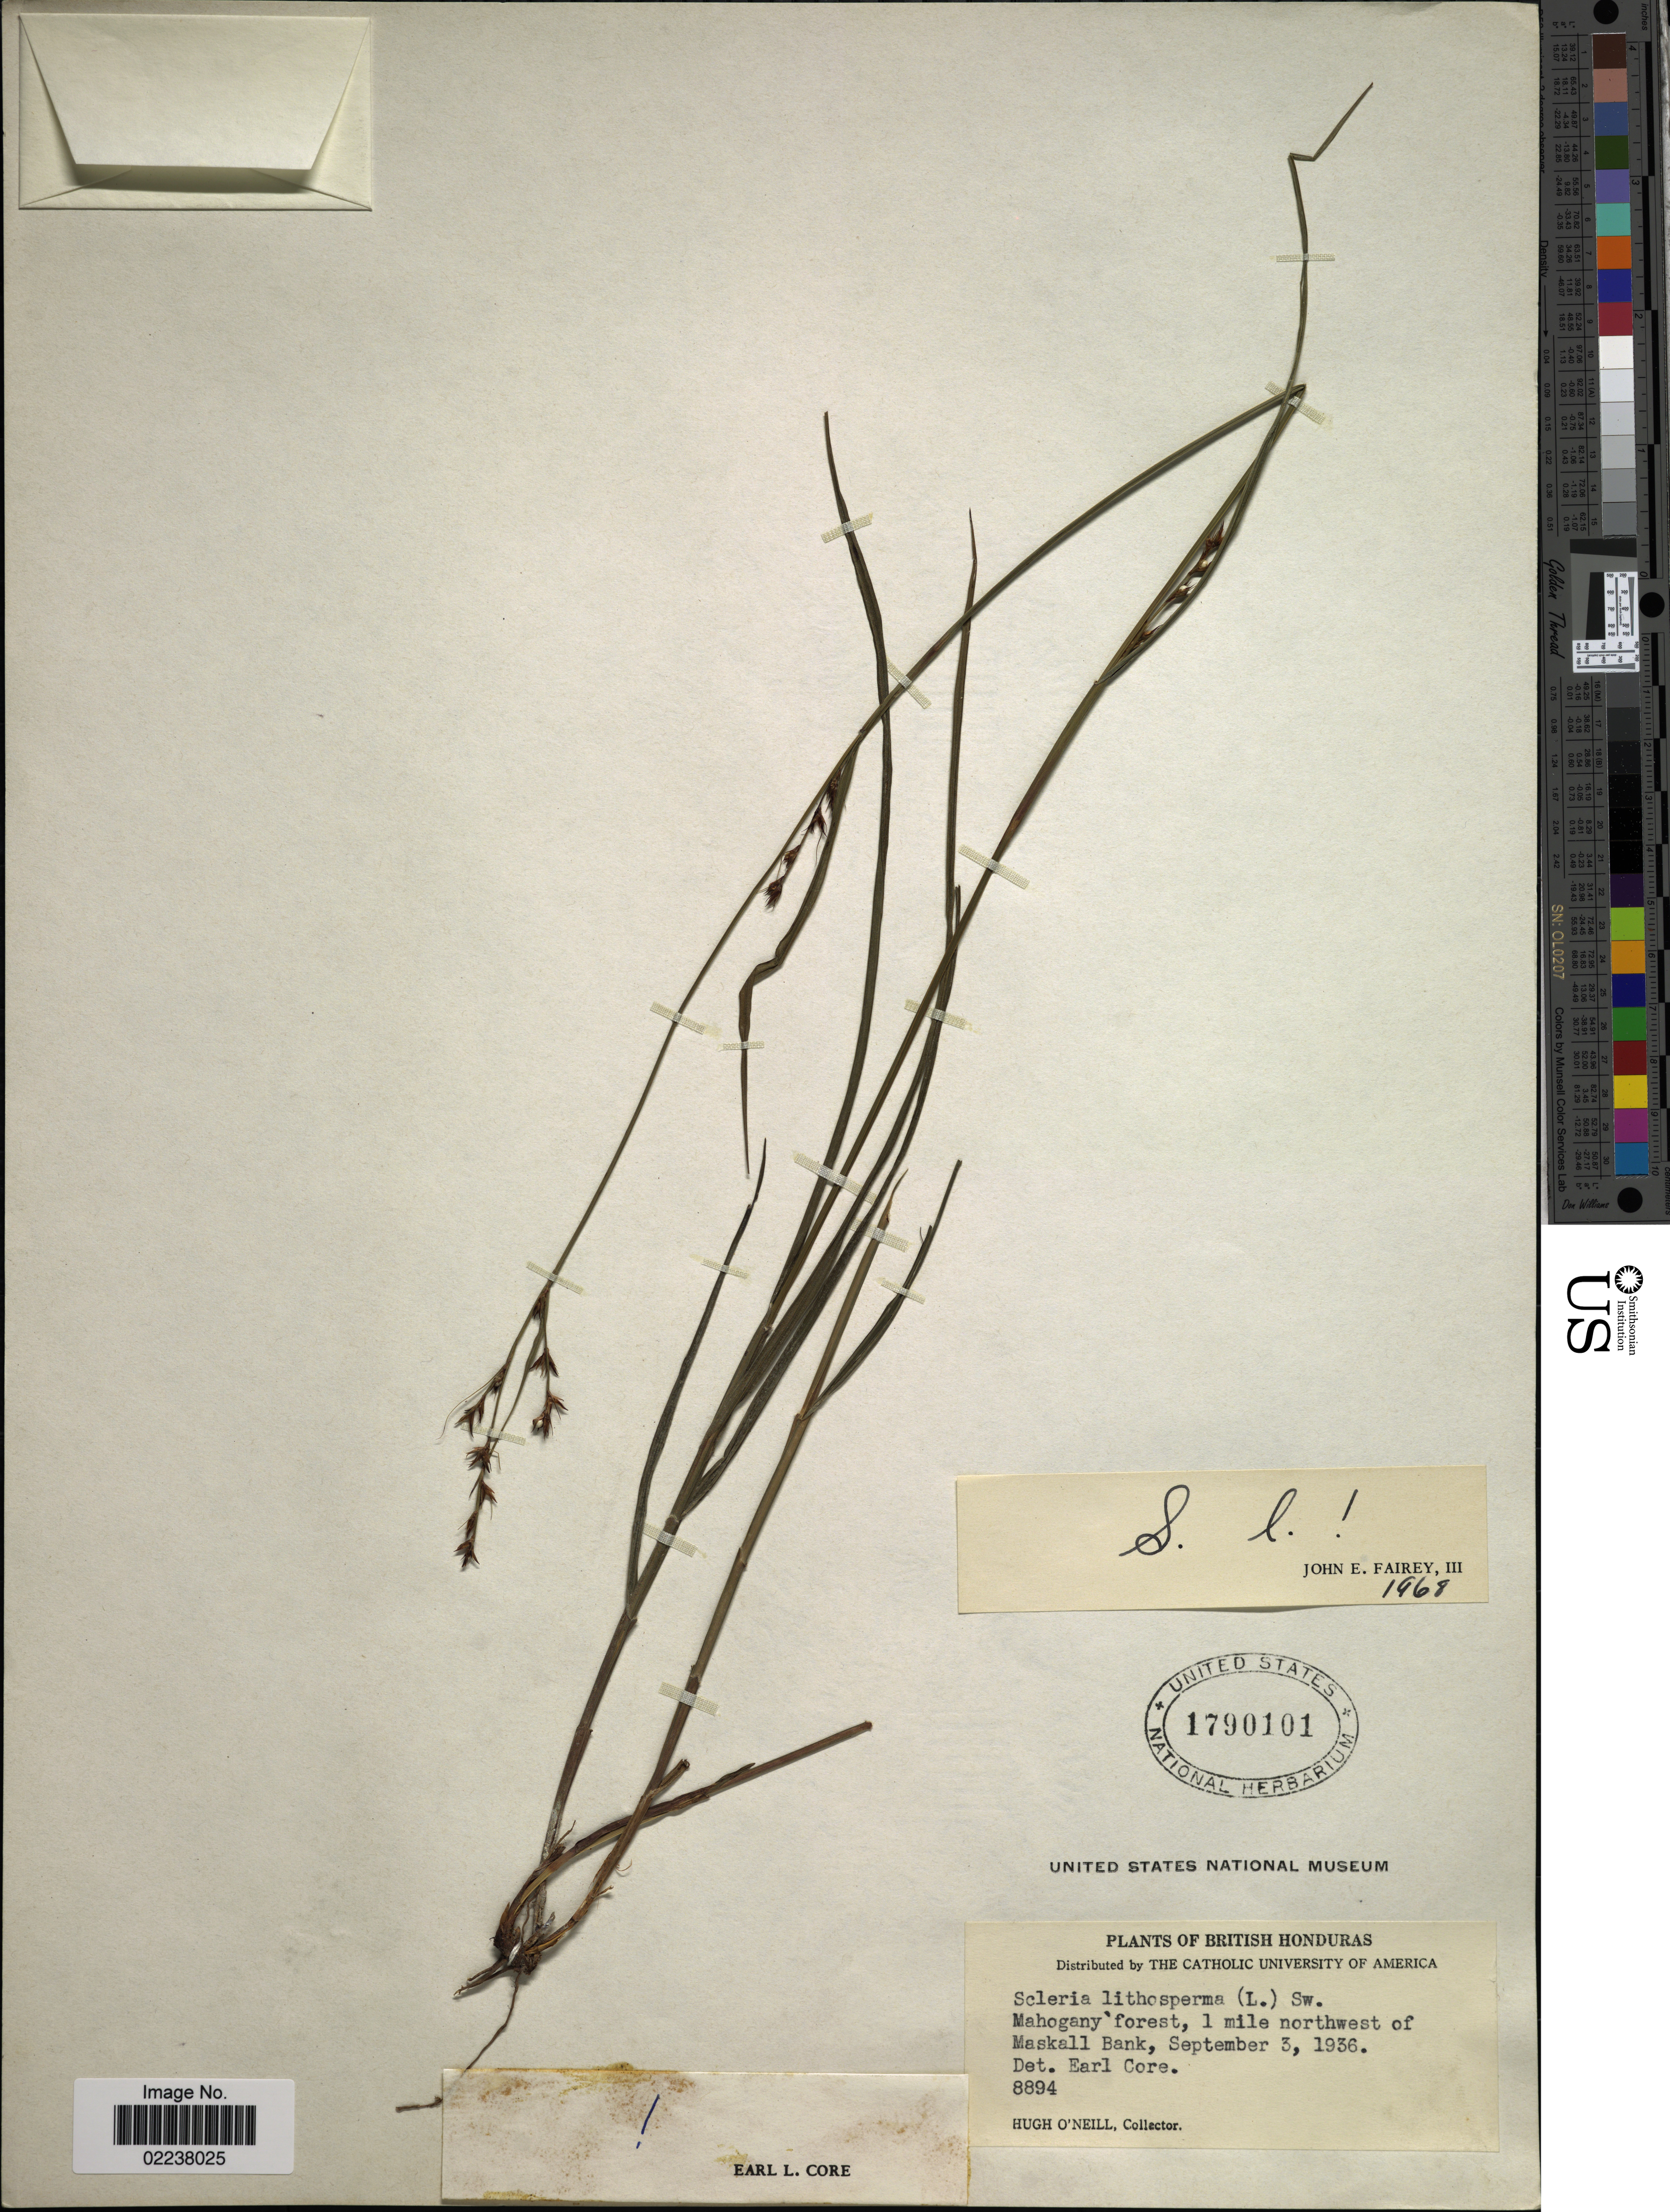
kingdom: Plantae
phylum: Tracheophyta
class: Liliopsida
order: Poales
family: Cyperaceae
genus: Scleria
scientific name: Scleria lithosperma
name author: (L.) Sw.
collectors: H. O'Neill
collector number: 8894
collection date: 1936-09-03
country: Belize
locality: British Honduras, Mahogany Forest, 1 mile northwest of Maskall Bank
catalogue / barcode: US 1790101